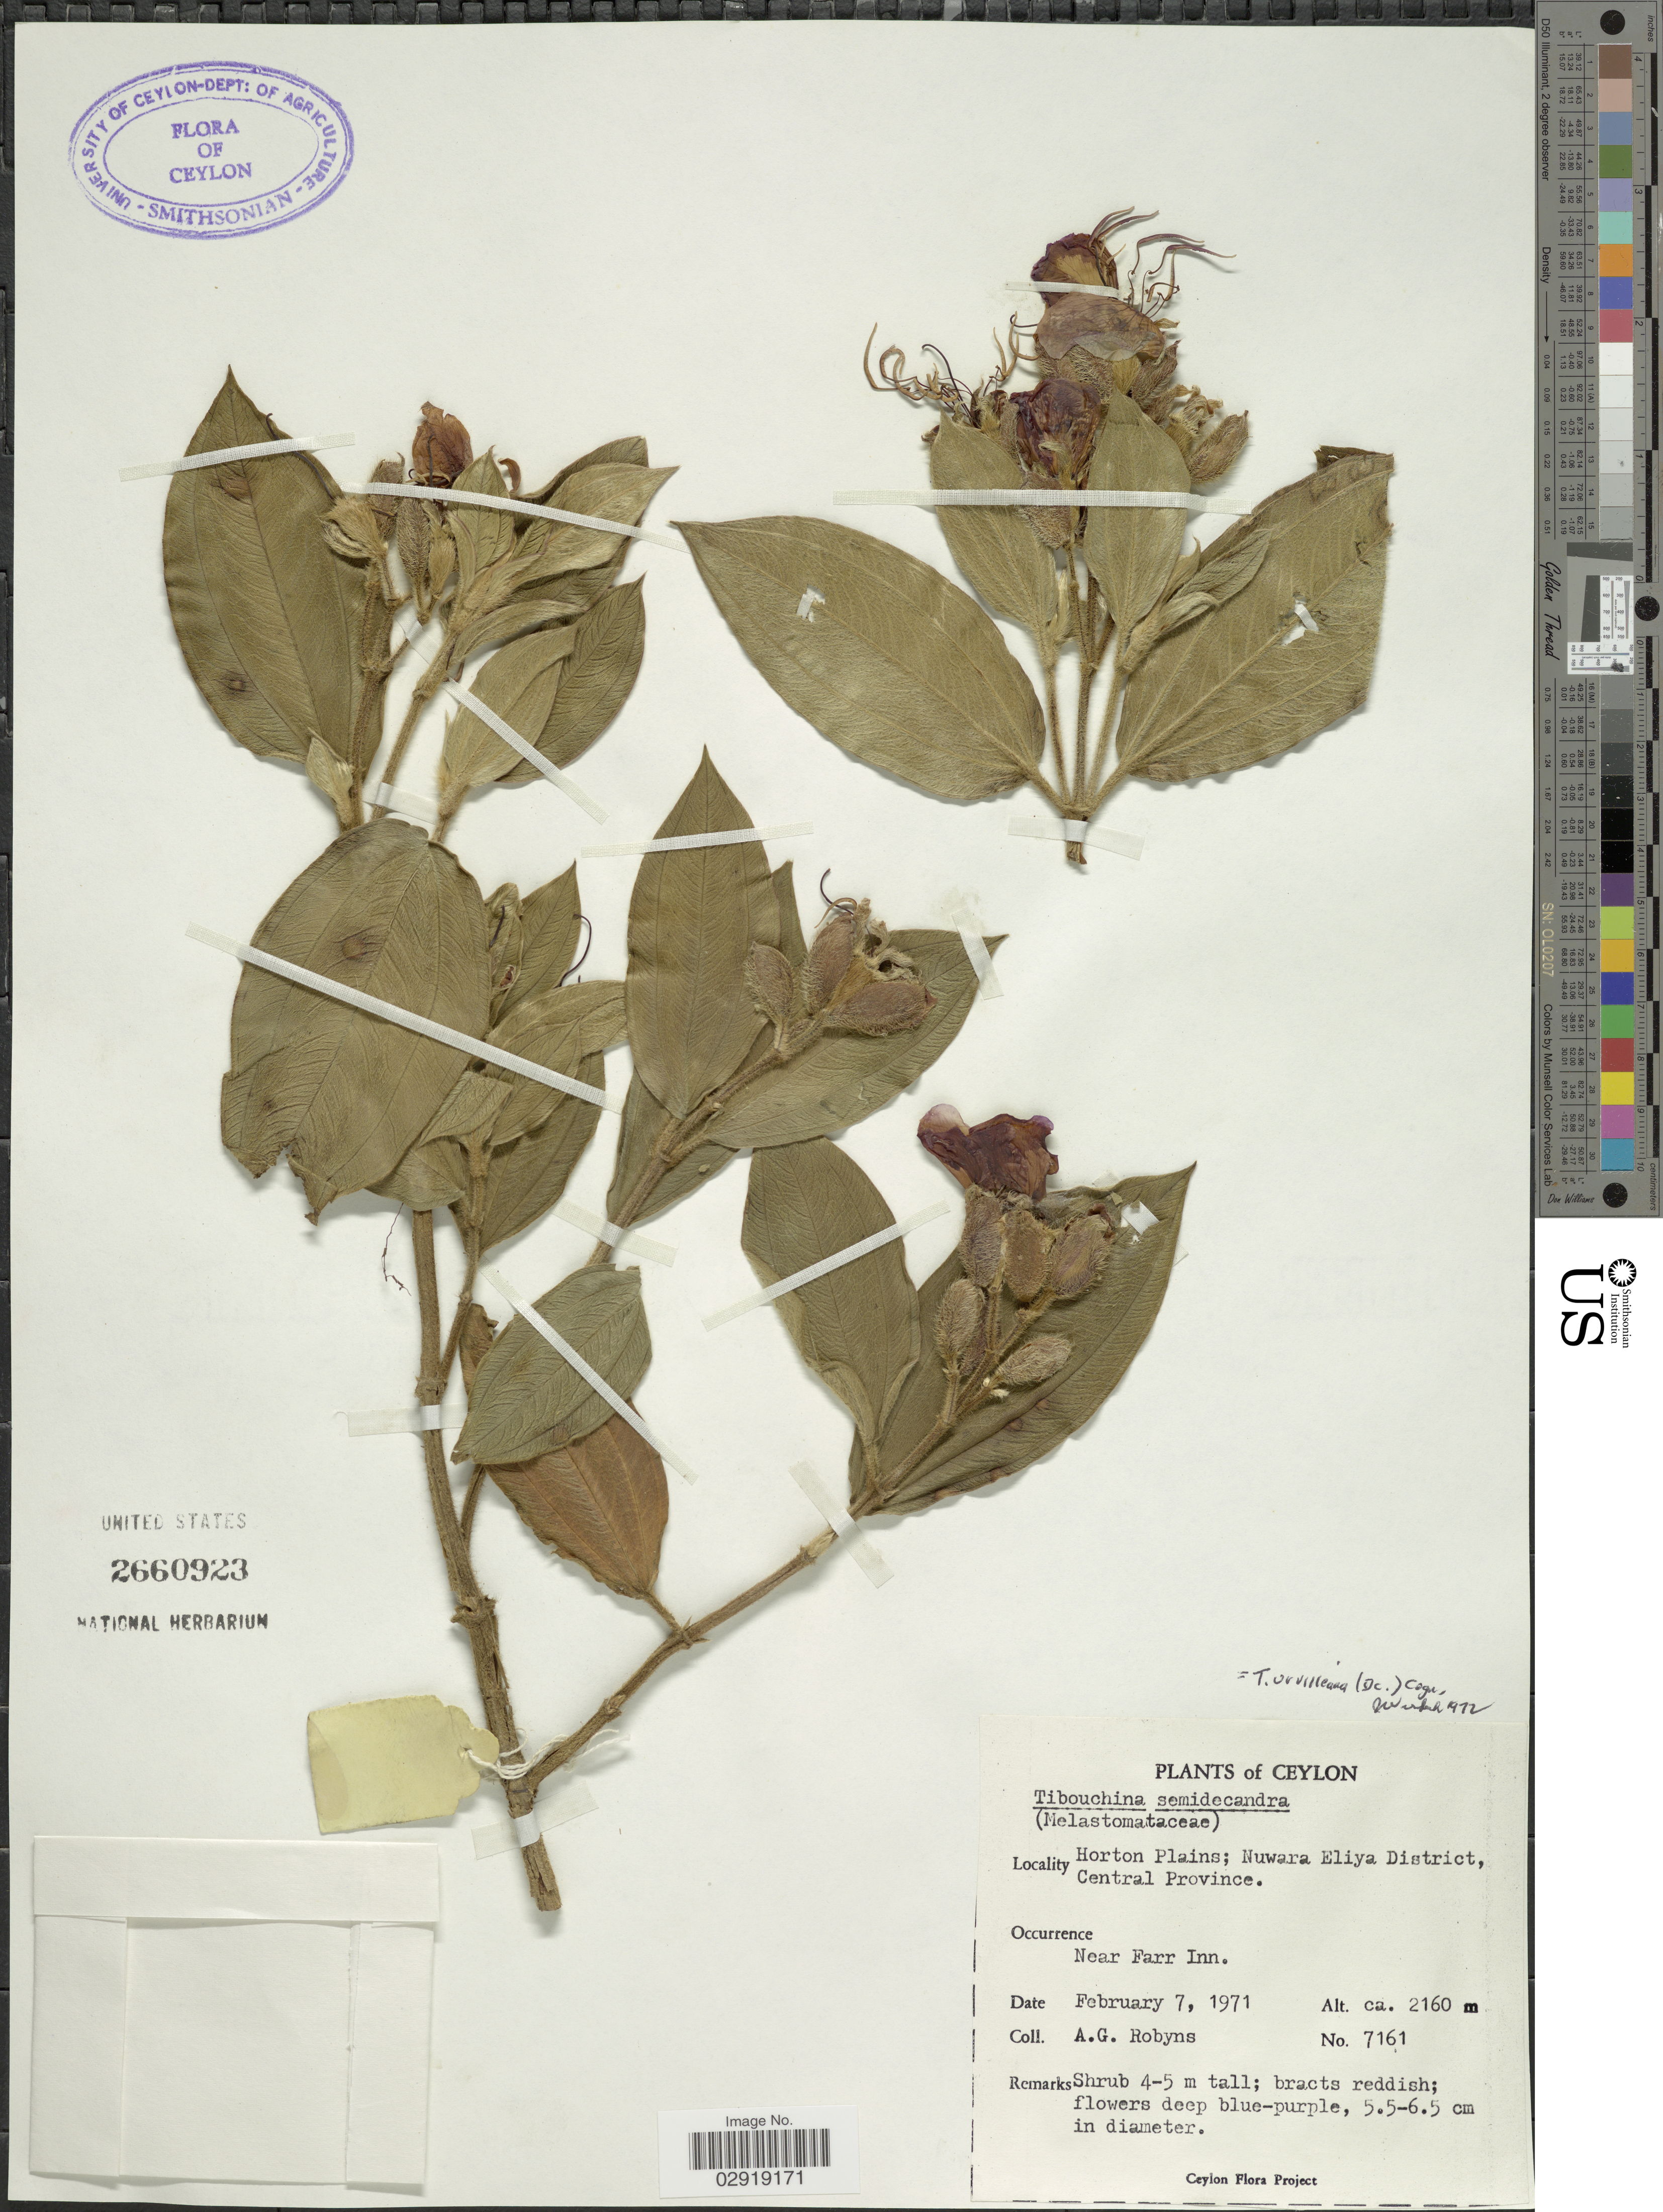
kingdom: Plantae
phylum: Tracheophyta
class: Magnoliopsida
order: Myrtales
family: Melastomataceae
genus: Pleroma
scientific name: Pleroma urvilleanum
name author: (DC.) P.J.F. Guim. & Michelang.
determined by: Strong, Mark T., (BOT), Smithsonian Institution - National Museum of Natural History (UNITED STATES)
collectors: A. Robyns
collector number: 7161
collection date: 1971-02-07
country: Sri Lanka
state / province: Central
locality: Ceylon. Horton Plains; Nuwara Eliya District, Central Province. Near Farr Inn.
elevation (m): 2160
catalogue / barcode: US 2660923